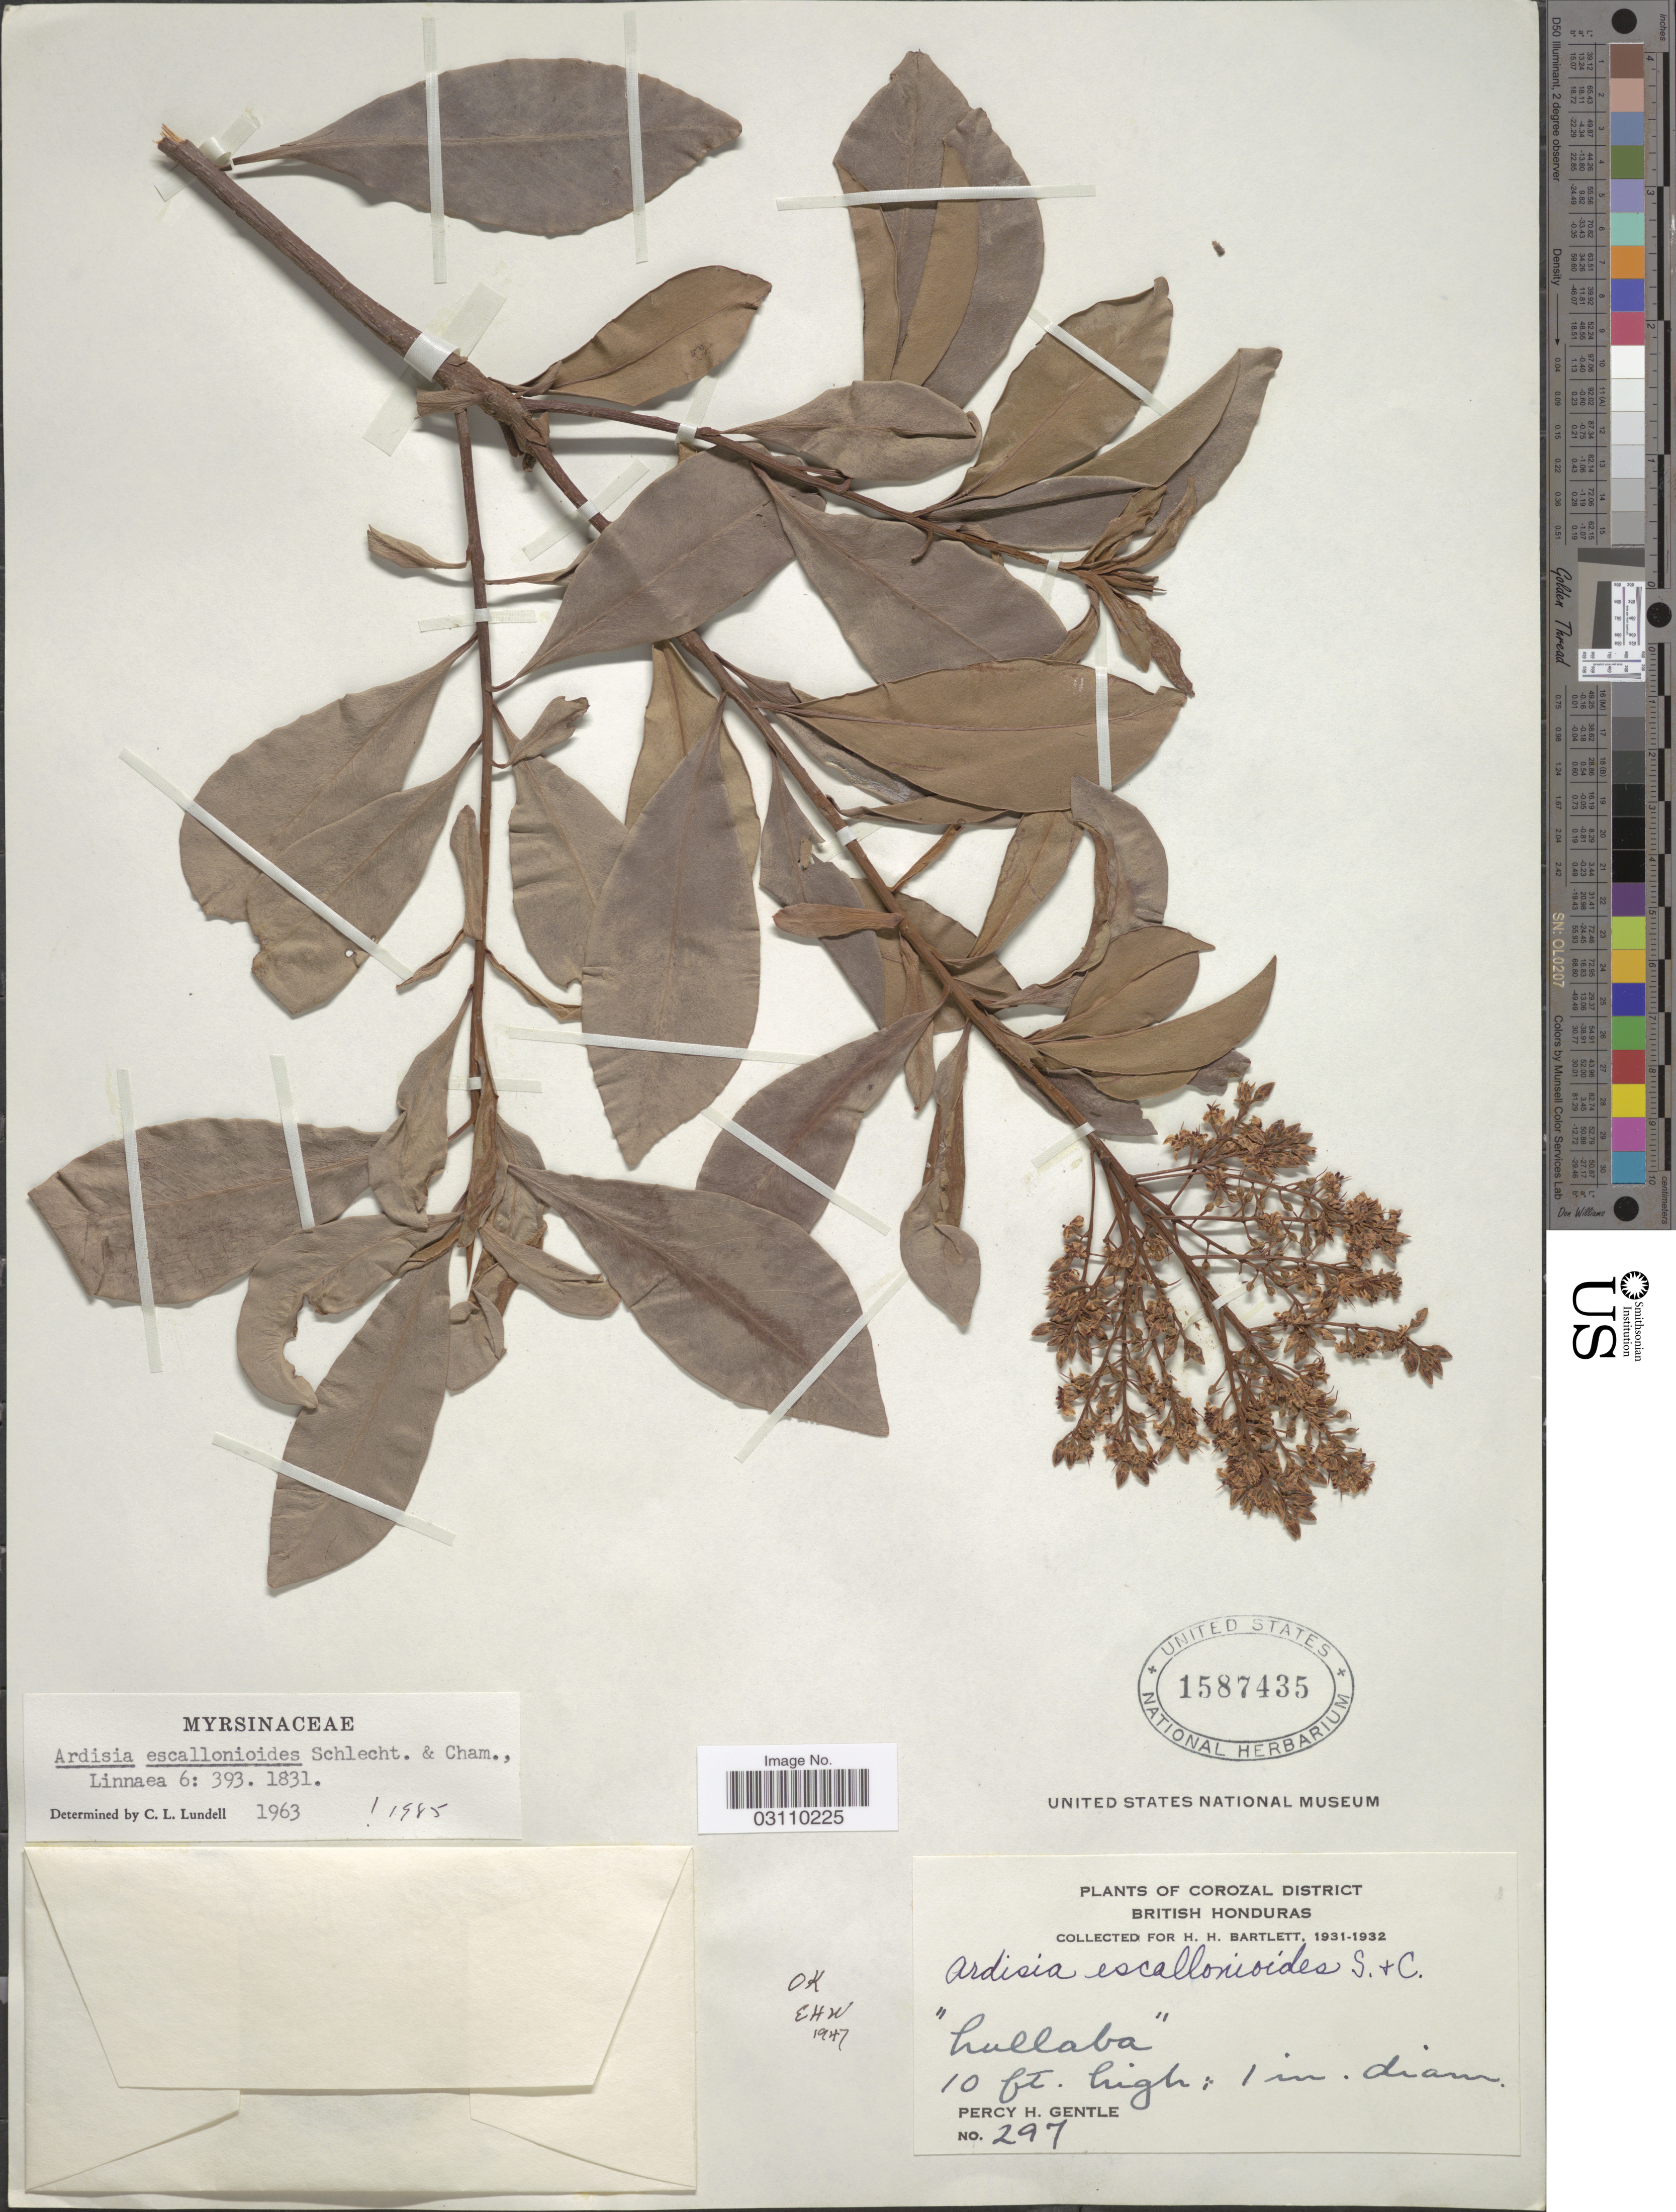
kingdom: Plantae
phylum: Tracheophyta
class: Magnoliopsida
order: Ericales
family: Primulaceae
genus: Ardisia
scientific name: Ardisia escallonioides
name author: Schltdl. & Cham.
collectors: P. H. Gentle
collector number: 297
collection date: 1931/1932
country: Belize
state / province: Corozal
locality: Corozal District, British Honduras.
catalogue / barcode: US 1587435